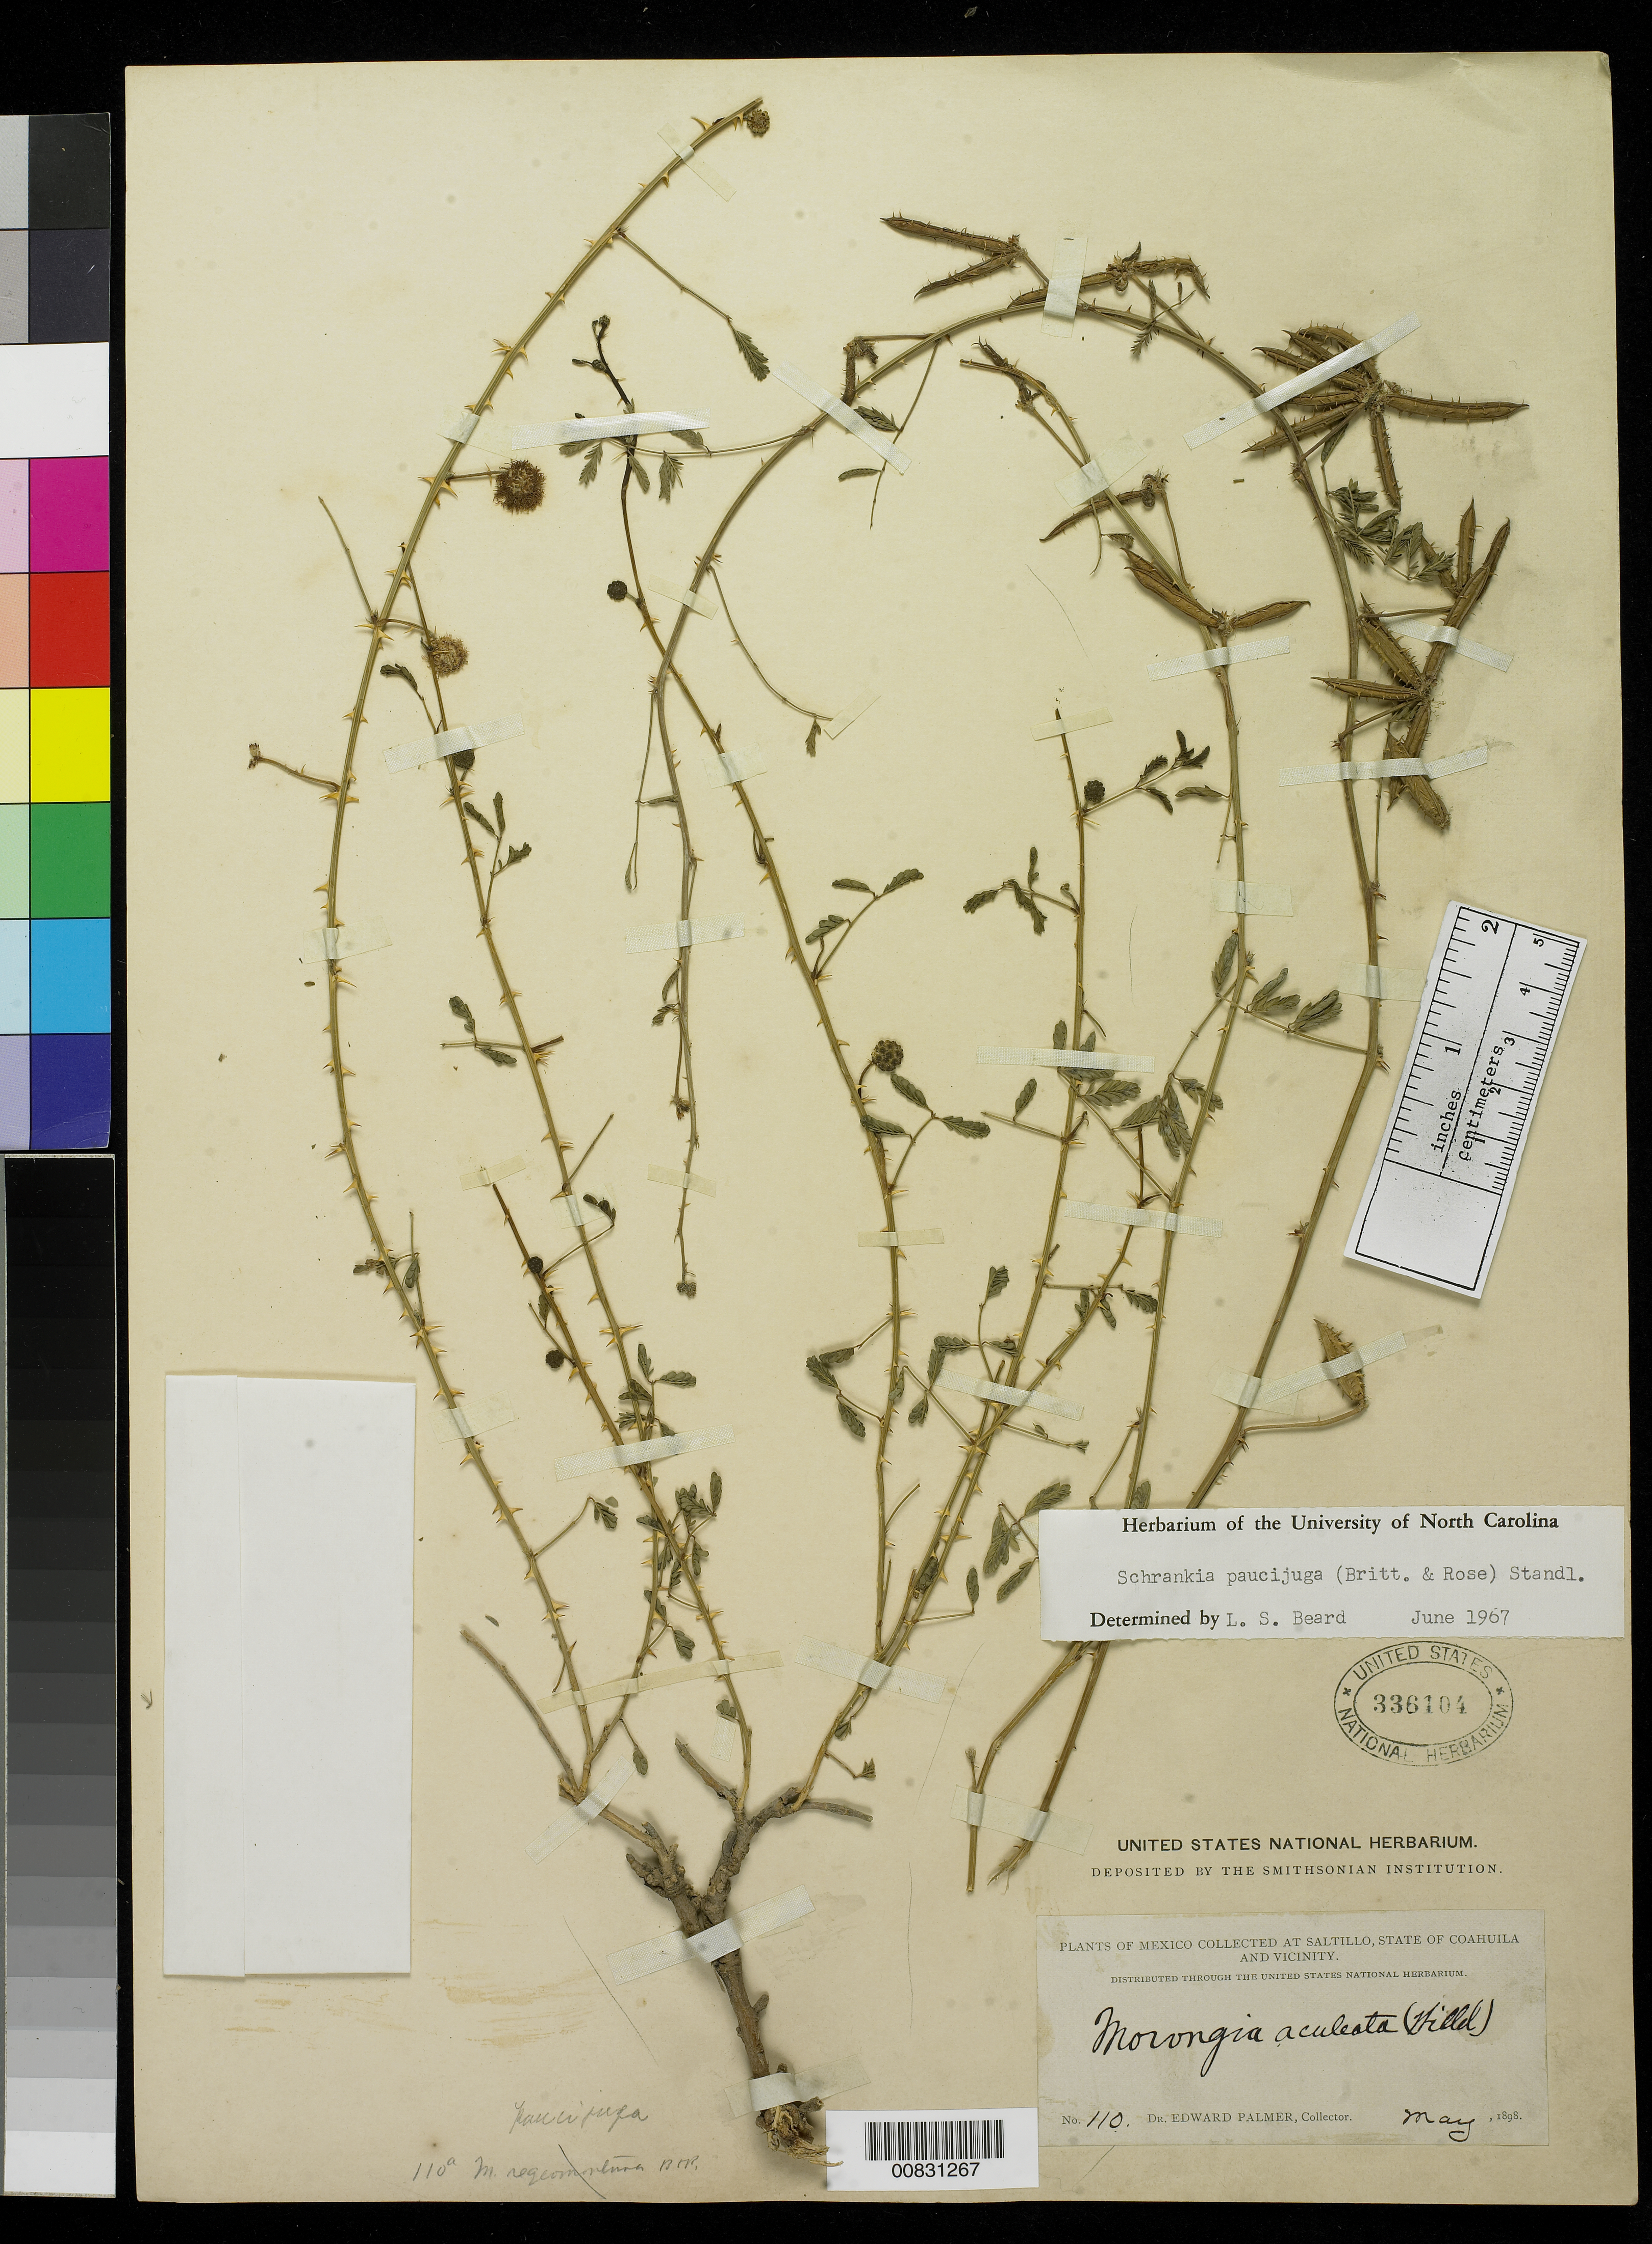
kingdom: Plantae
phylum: Tracheophyta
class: Magnoliopsida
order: Fabales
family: Fabaceae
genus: Mimosa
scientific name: Mimosa paucijuga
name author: (Britton & Rose) B.L. Turner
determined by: Strong, M. T., (US), Smithsonian Institution - National Museum of Natural History (UNITED STATES)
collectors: E. Palmer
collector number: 110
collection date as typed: May 1898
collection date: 1898-05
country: Mexico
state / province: Coahuila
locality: Saltillo, Coahuila and vicinity.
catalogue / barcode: US 336104